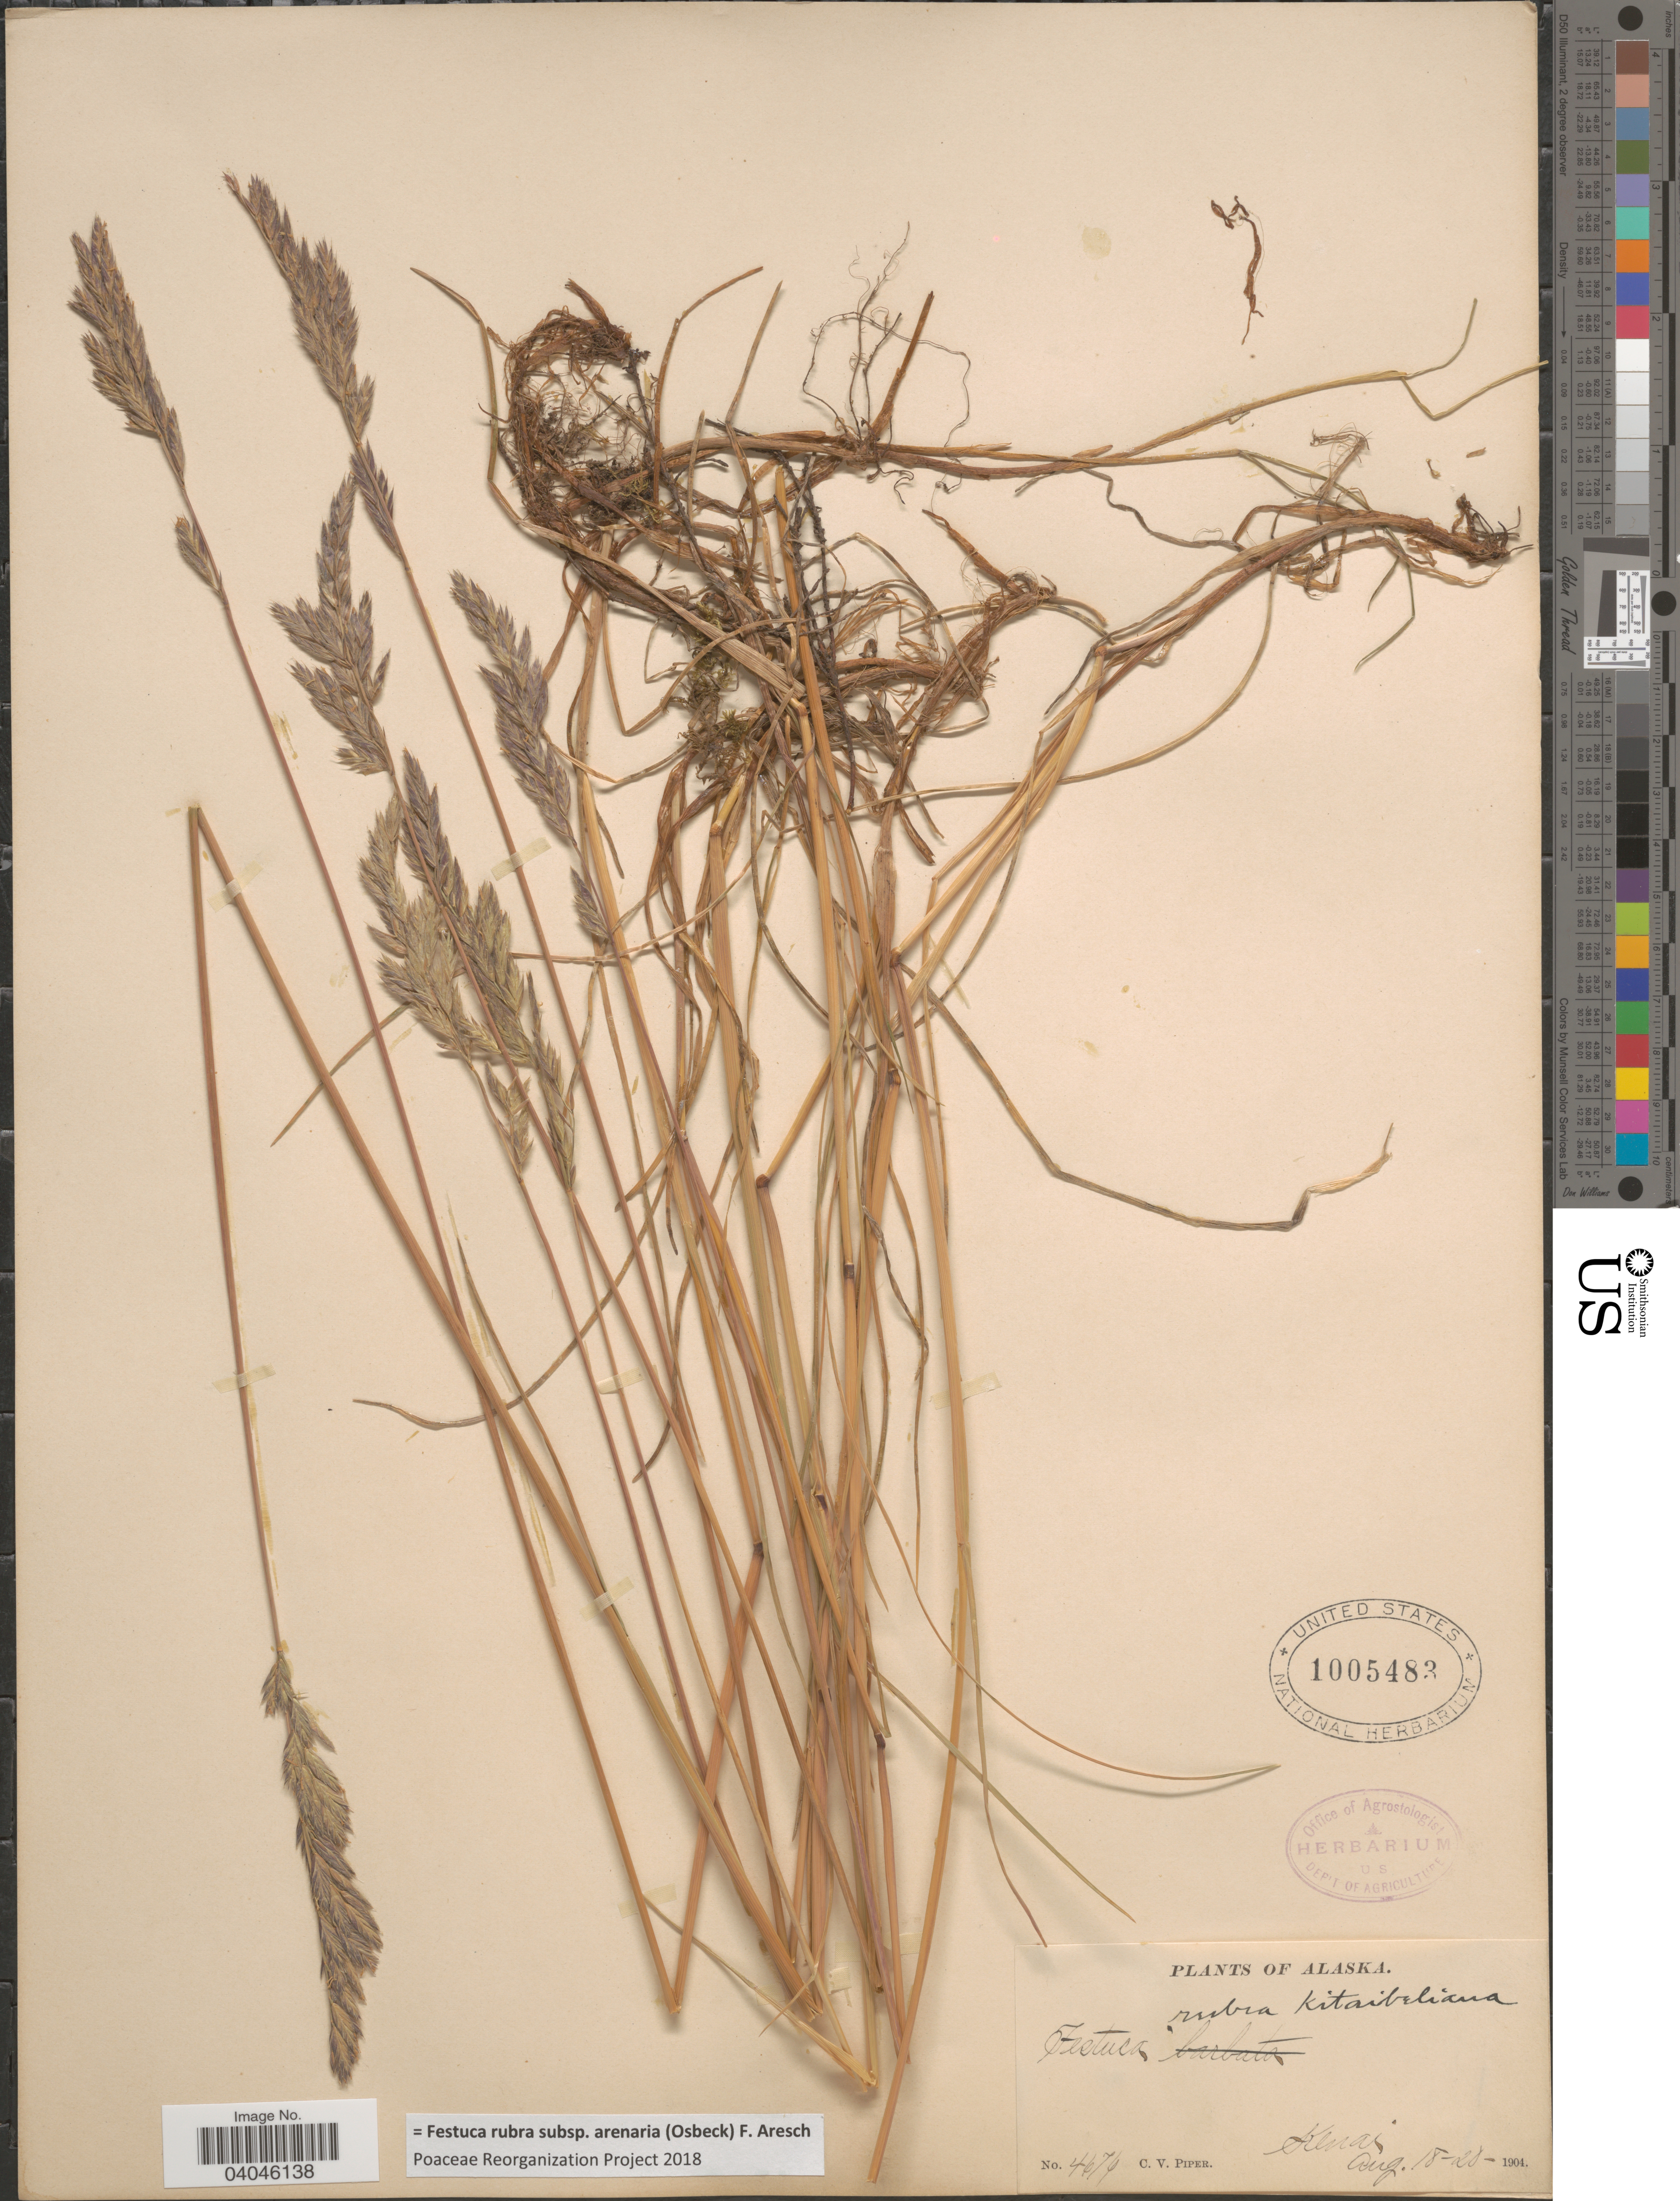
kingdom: Plantae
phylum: Tracheophyta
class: Liliopsida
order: Poales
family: Poaceae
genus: Festuca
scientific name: Festuca rubra subsp. arenaria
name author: (Osbeck) F. Aresch.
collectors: C. V. Piper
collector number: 4676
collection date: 1904-08-18/1904-08-20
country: United States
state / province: Alaska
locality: Kenai.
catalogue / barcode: US 1005483